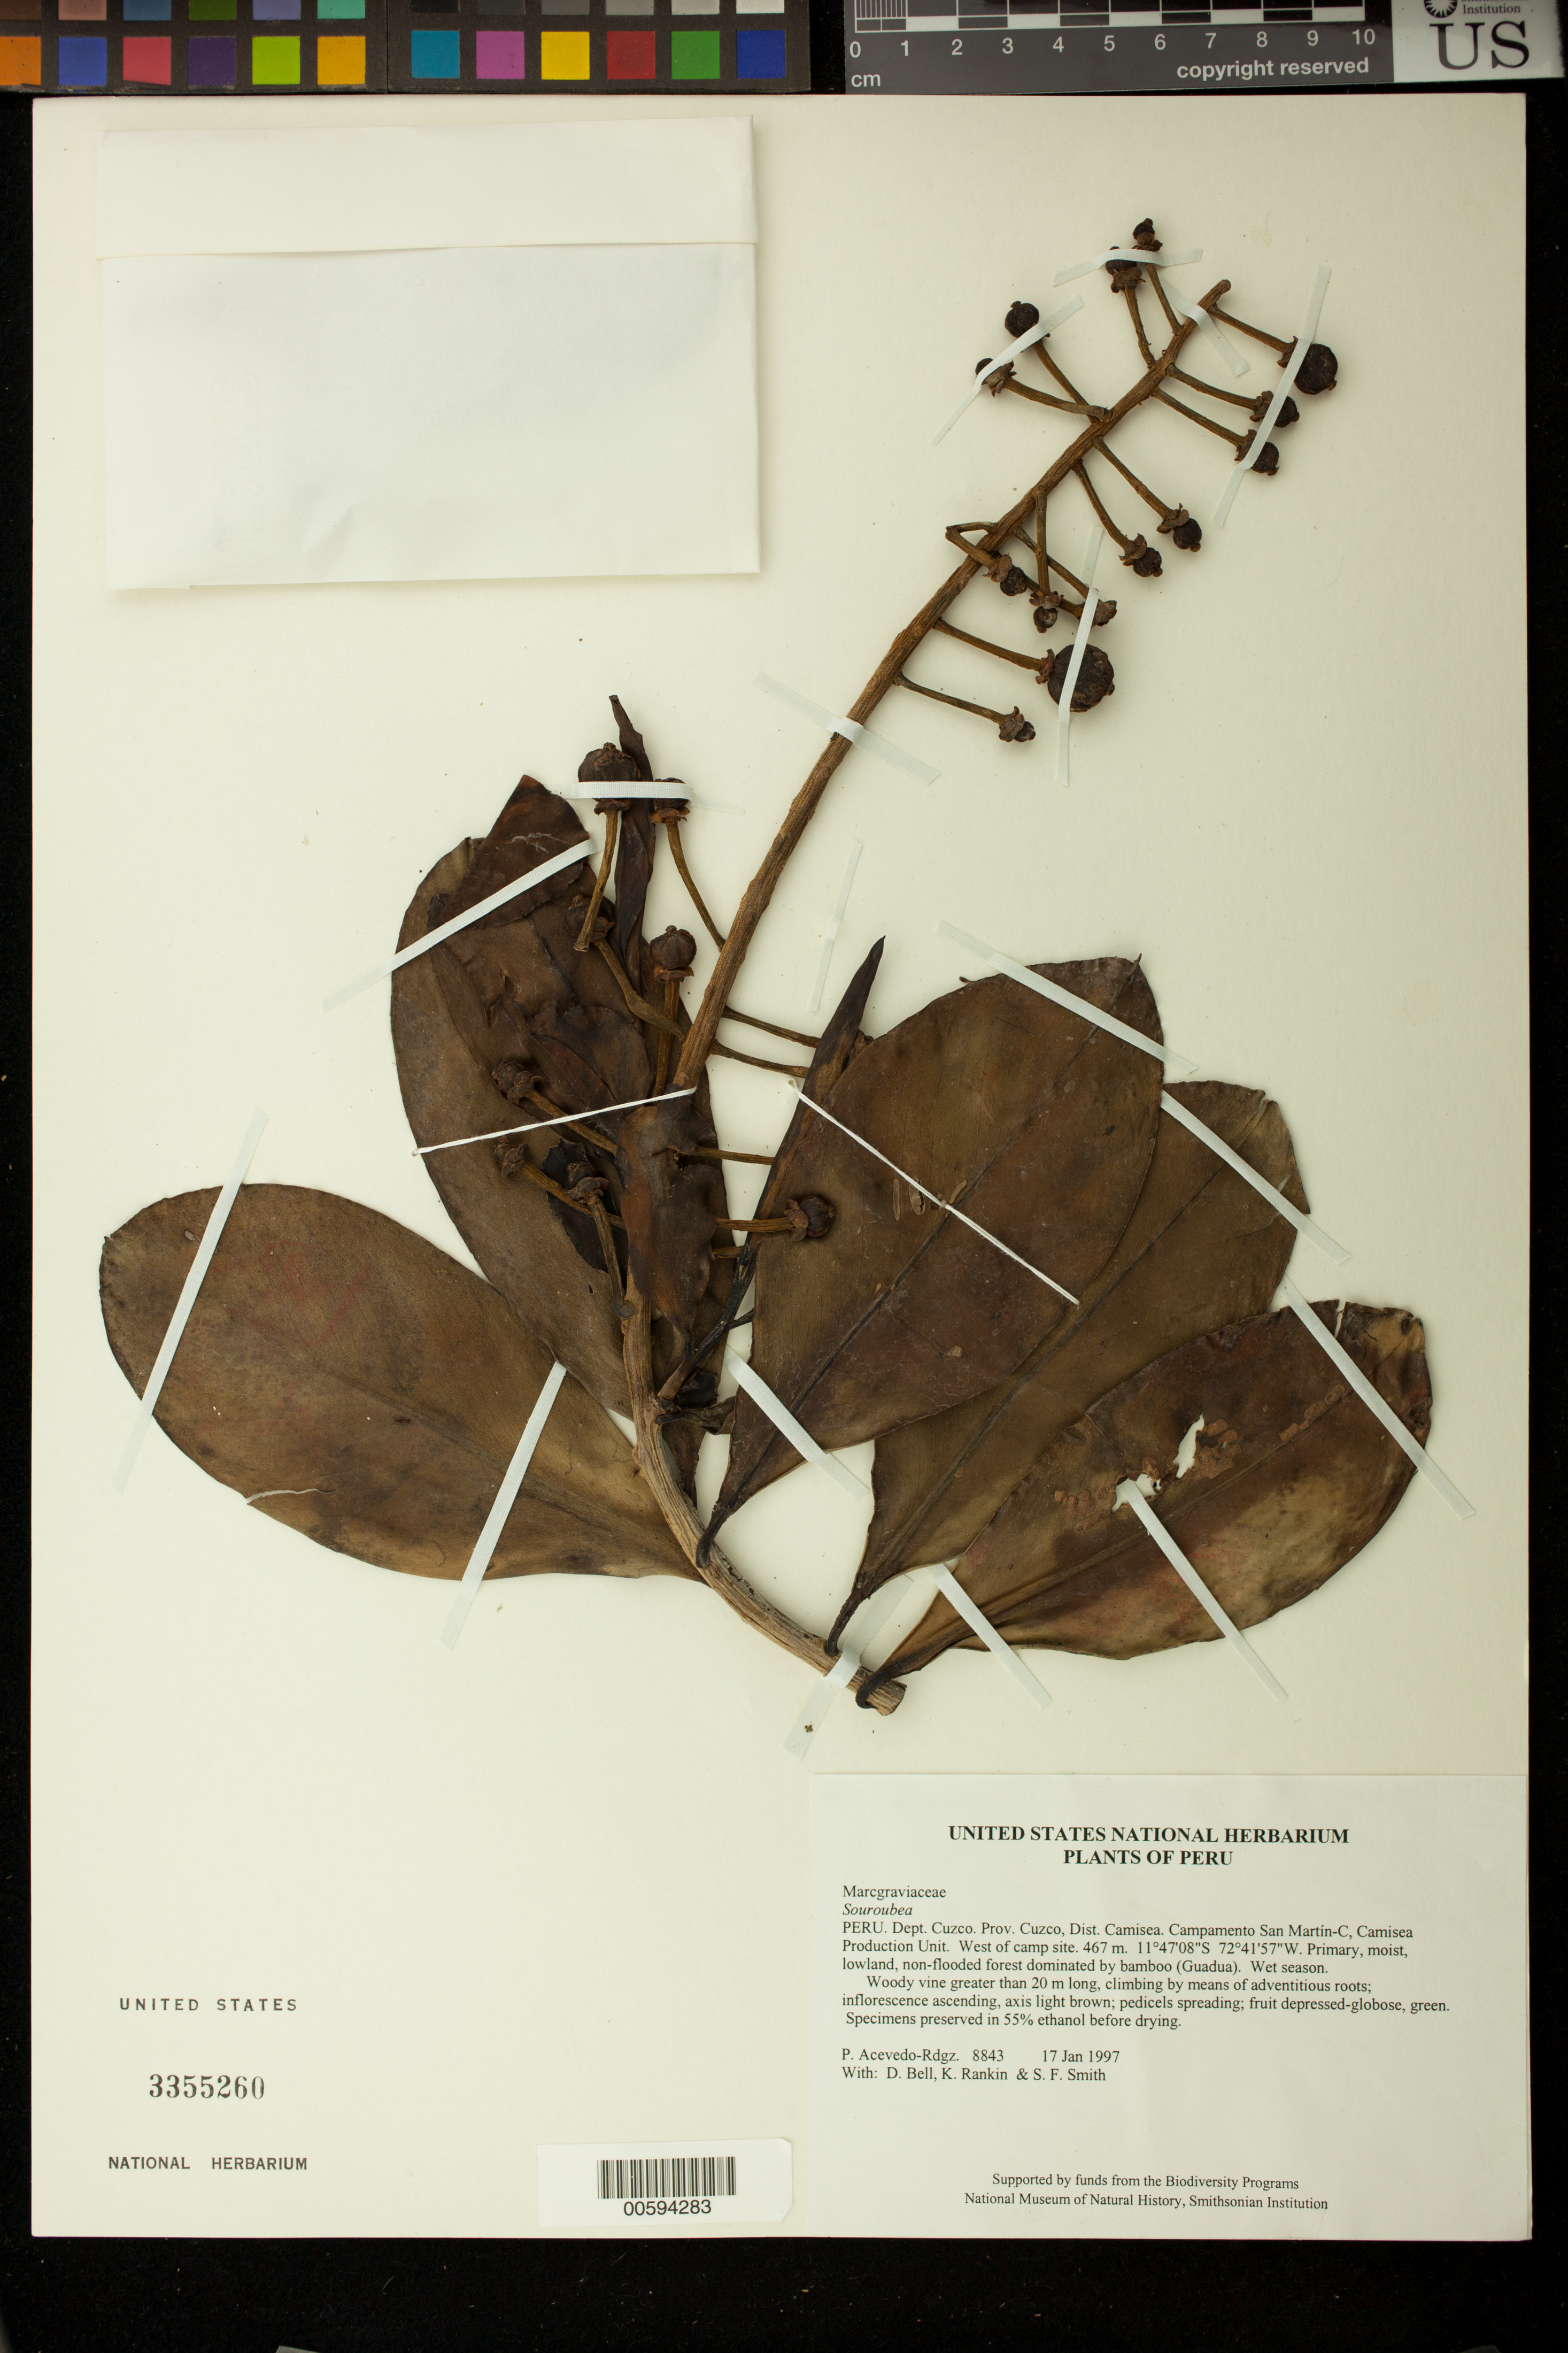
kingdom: Plantae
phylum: Tracheophyta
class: Magnoliopsida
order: Ericales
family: Marcgraviaceae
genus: Souroubea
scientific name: Souroubea sympetala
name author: Gilg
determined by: Strong, M. T., (US), Smithsonian Institution - National Museum of Natural History (UNITED STATES)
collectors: P. Acevedo-Rodr., D. A. Bell, K. B. Rankin & S.F. Smith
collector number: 8843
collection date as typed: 17 Jan 1997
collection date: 1997-01-17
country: Peru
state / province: Cusco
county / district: Cusco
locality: Districto Camisea, Campamento San Martín-C, Camisea Production Unit. West of camp site.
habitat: Primary, moist, lowland, non-flooded forest dominated by bamboo (Guadua). Wet season.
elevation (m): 467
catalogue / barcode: US 3355260